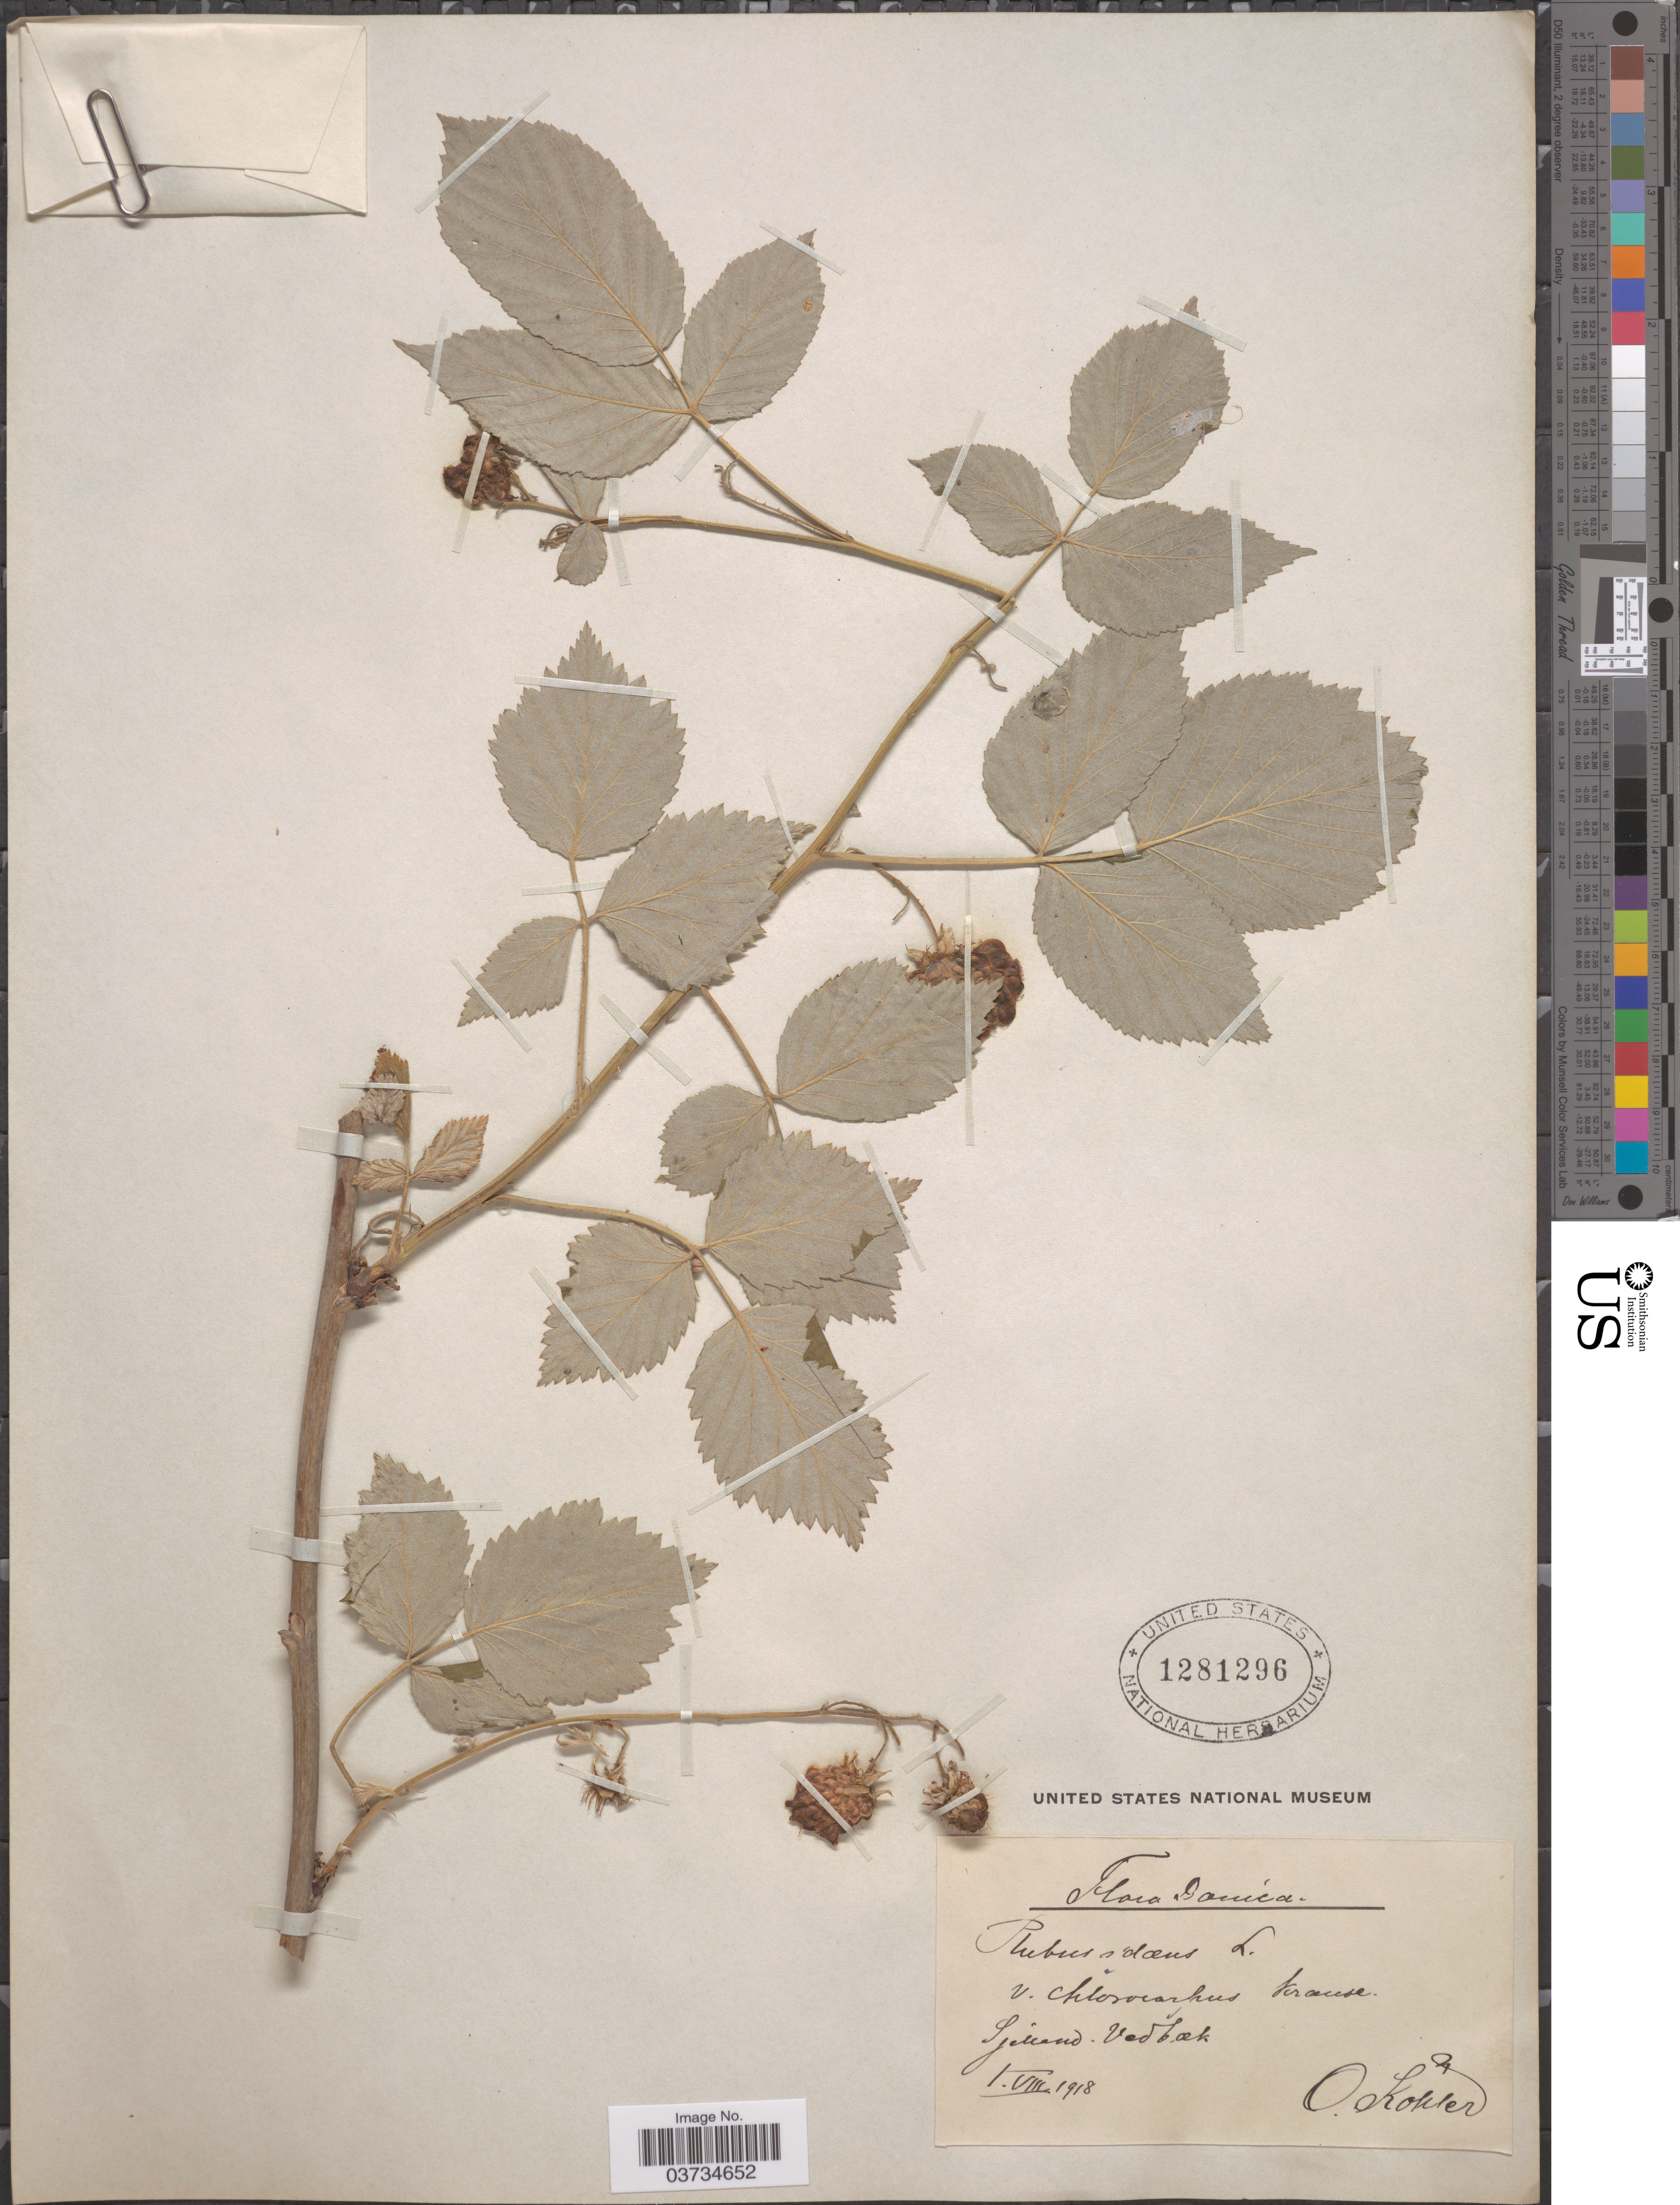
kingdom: Plantae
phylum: Tracheophyta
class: Magnoliopsida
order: Rosales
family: Rosaceae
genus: Rubus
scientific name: Rubus idaeus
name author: L.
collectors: O. Köhler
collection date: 1918-08-01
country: Denmark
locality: Sjalland. Vedbæk.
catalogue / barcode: US 1281296